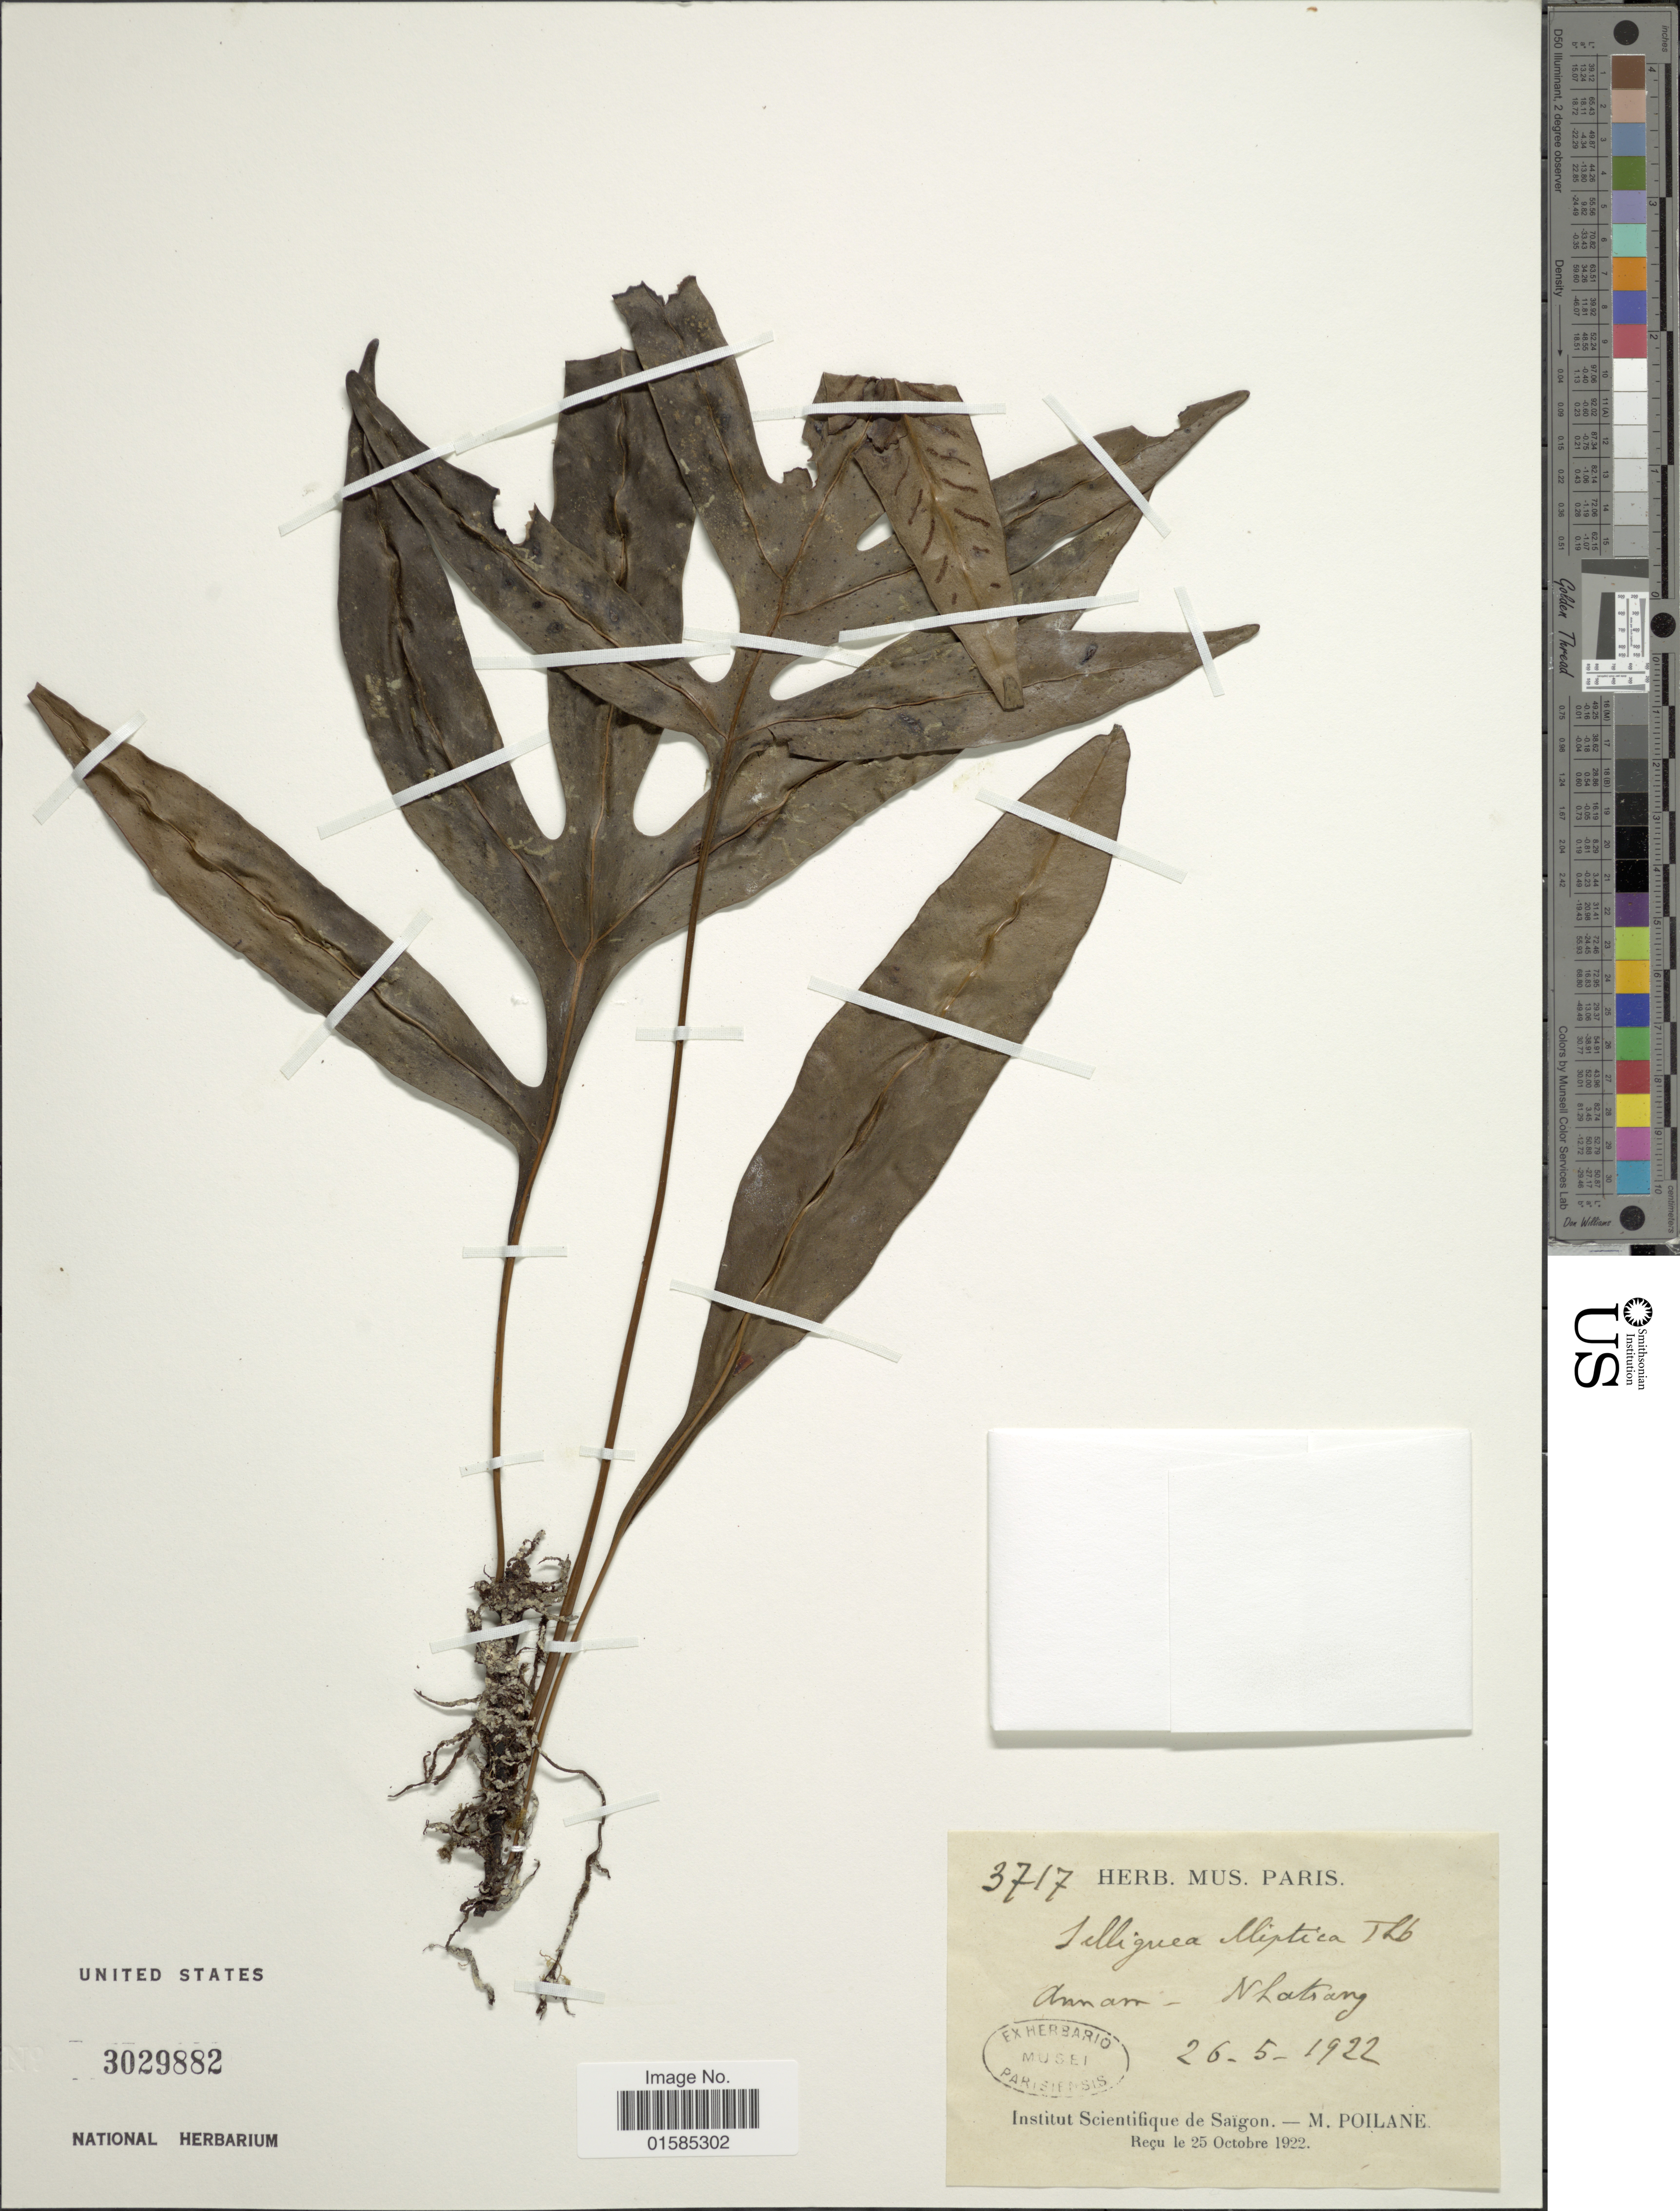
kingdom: Plantae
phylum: Tracheophyta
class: Polypodiopsida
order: Polypodiales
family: Polypodiaceae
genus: Leptochilus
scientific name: Leptochilus ellipticus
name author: (Thunb.) Noot.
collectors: M. Poilane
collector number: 3717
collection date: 1922-05-26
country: Vietnam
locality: Annam- Nhatsang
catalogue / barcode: US 3029882